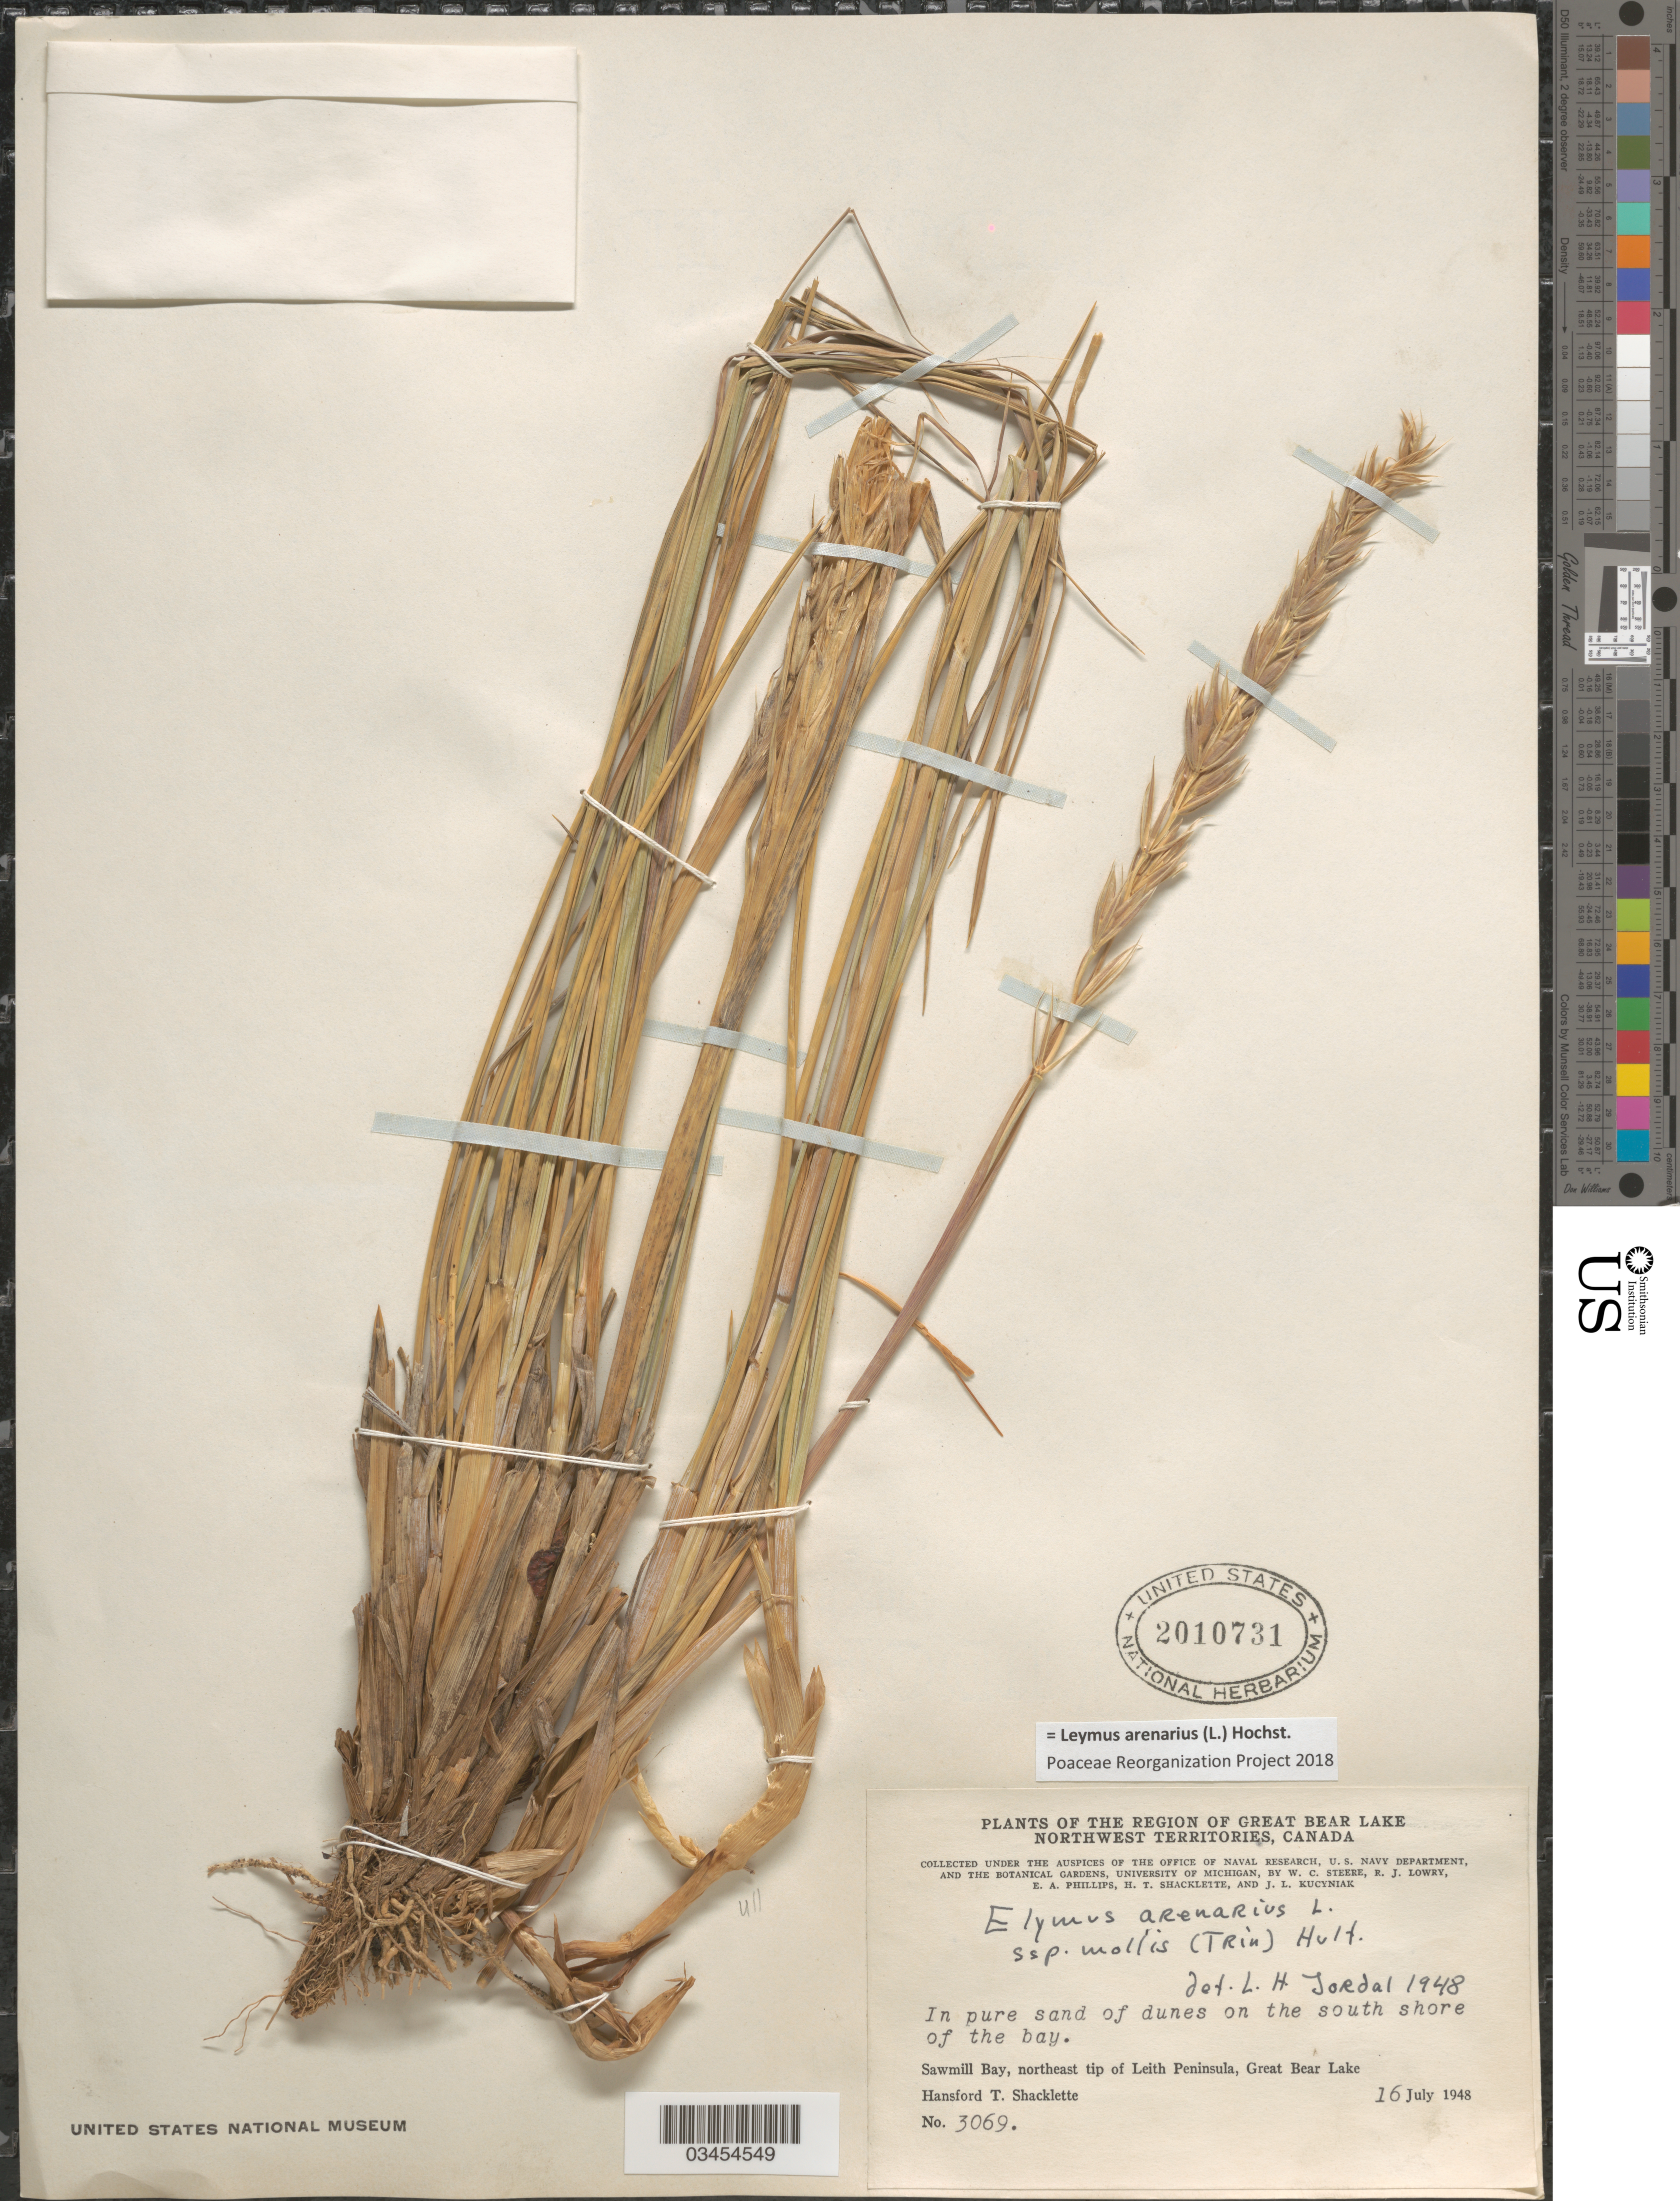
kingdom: Plantae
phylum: Tracheophyta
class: Liliopsida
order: Poales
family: Poaceae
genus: Leymus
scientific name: Leymus mollis subsp. villosissimus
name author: (Scribn.) Á. Löve & D. Löve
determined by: Soreng, Robert J., Research Associate (BOT), Smithsonian Institution - National Museum of Natural History (UNITED STATES)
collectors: H. Shacklette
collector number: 3069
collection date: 1948-07-16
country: Canada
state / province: Northwest Territories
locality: The Region of Great Bear Lake. In pure sand of dunes on the south shore of the bay. Sawmill Bay, northeast tip of Leith Peninsula, Great Bear Lake.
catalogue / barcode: US 2010731